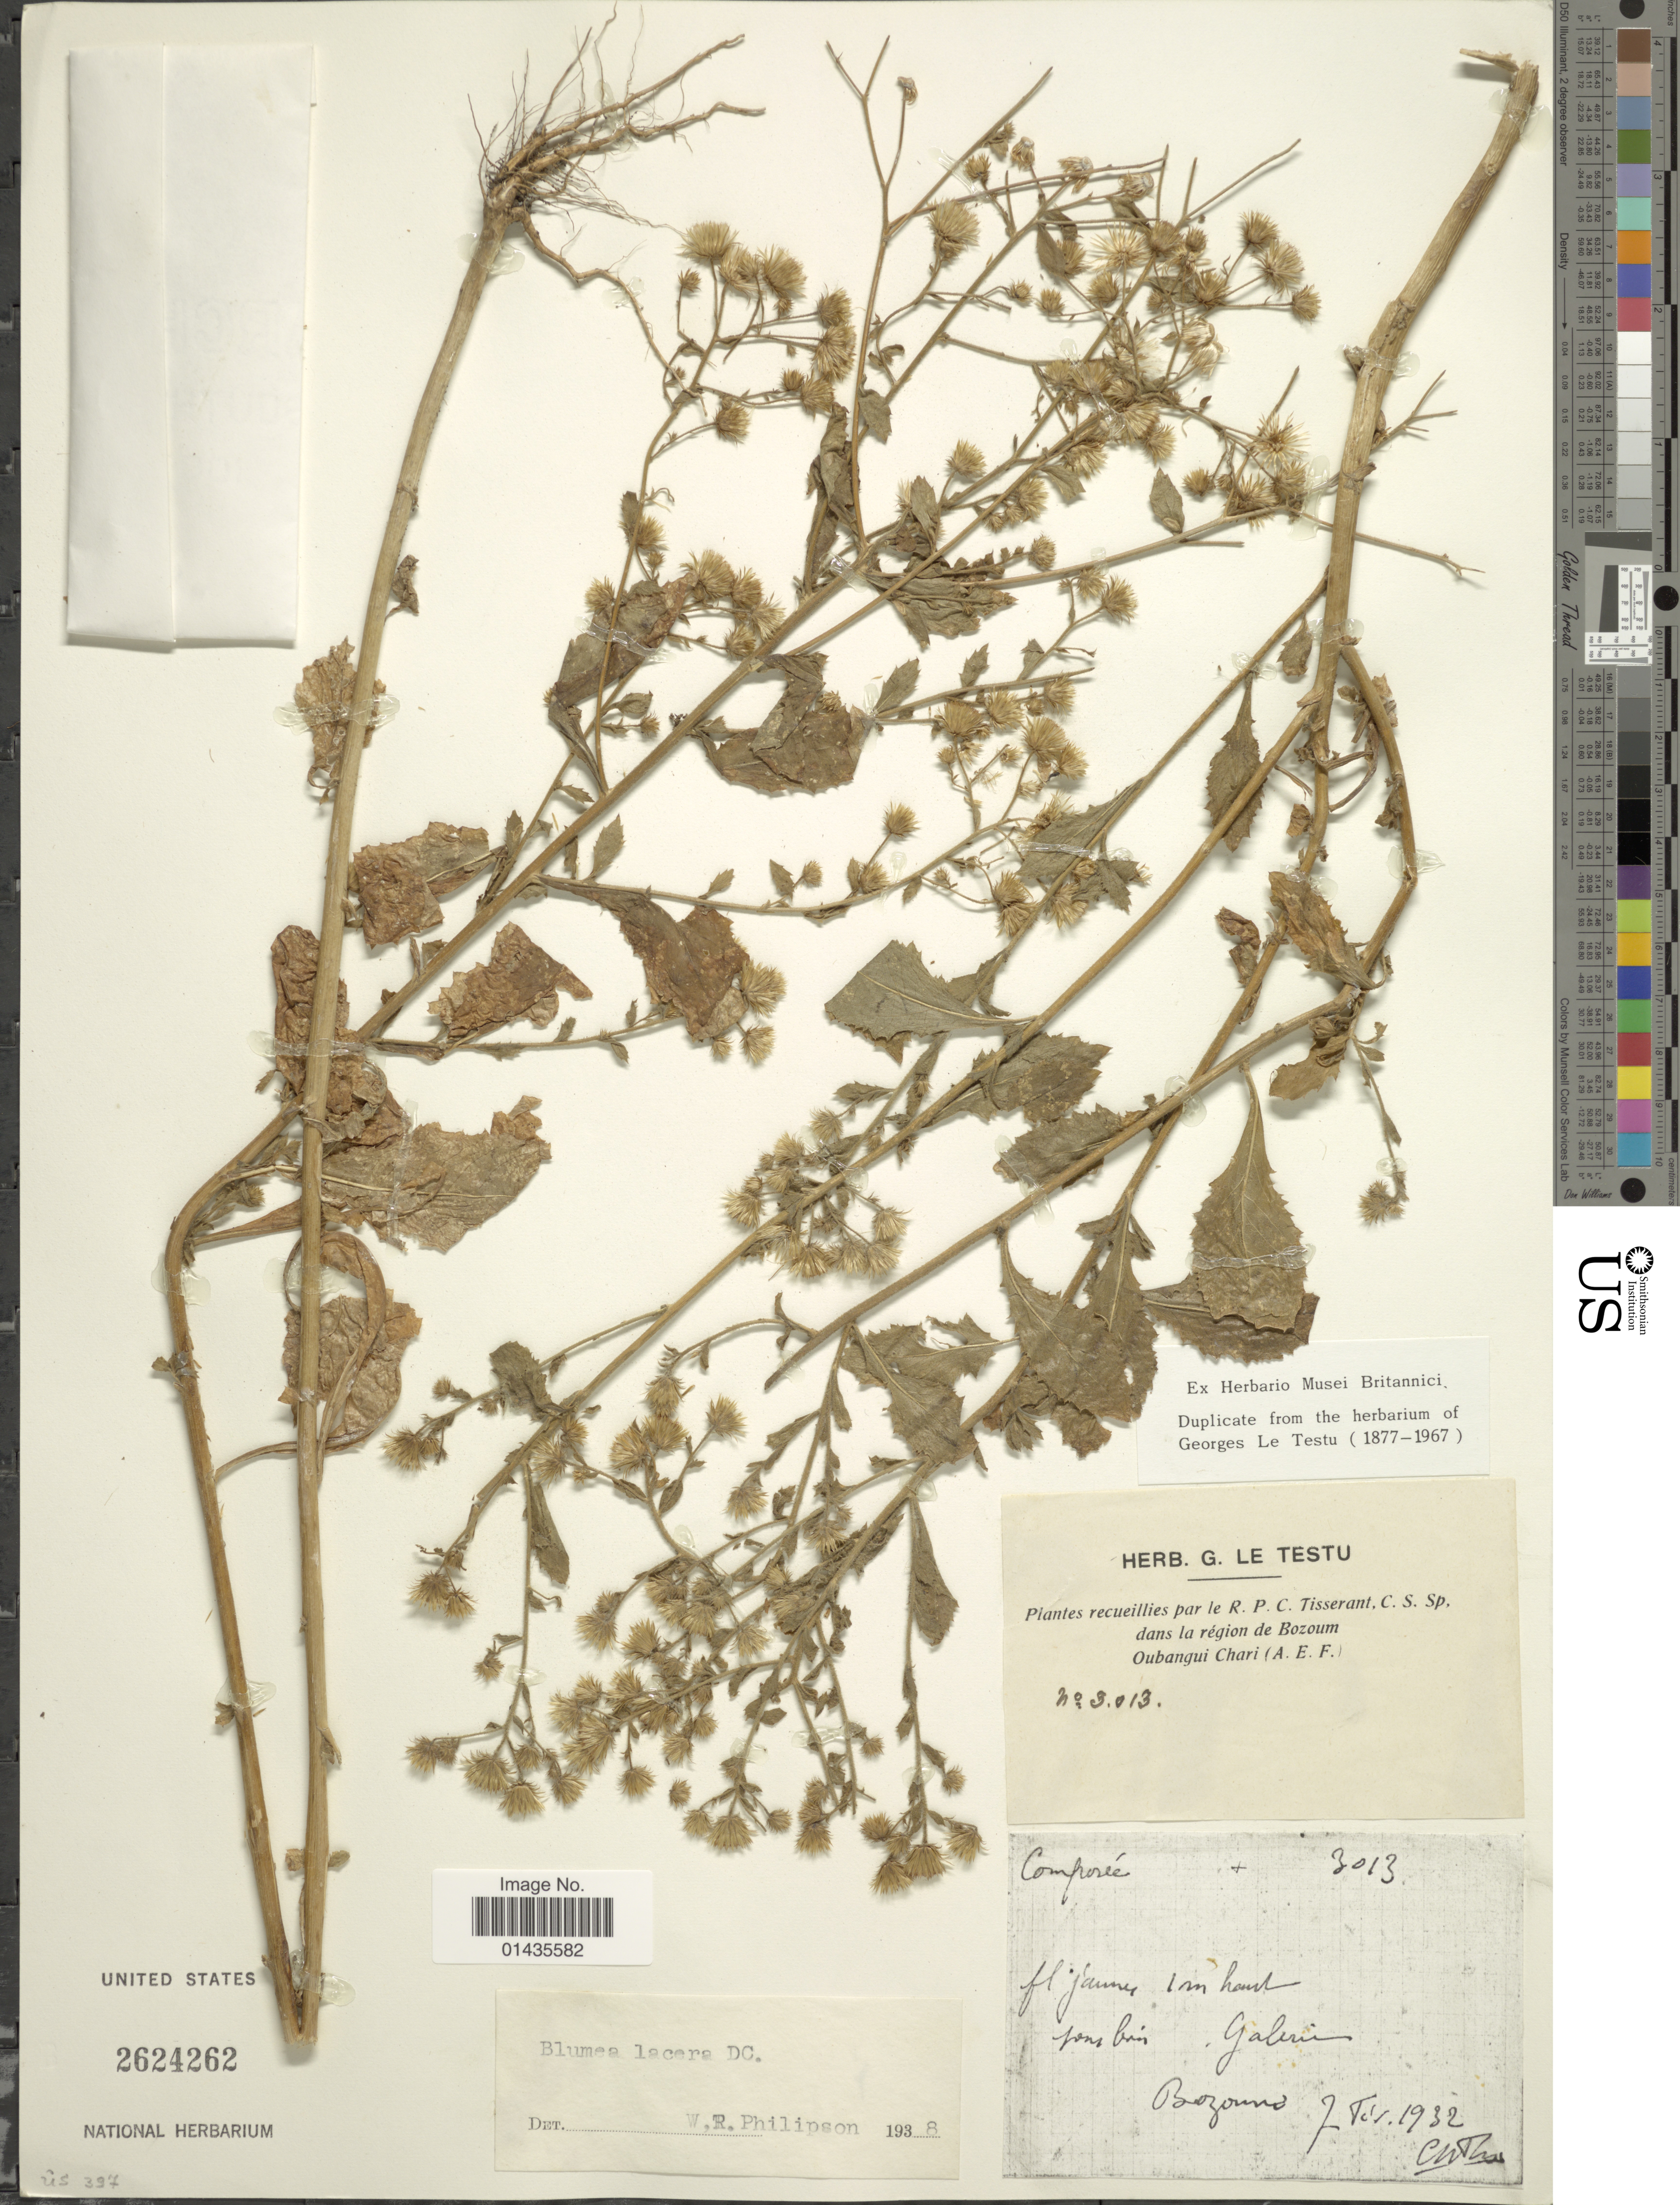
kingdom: Plantae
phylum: Tracheophyta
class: Magnoliopsida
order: Asterales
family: Asteraceae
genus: Blumea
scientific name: Blumea lacera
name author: (Roxb.) DC.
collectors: C. Tisserant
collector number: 3013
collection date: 1932-02-07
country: Central African Republic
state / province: Ouham-Pende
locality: Region de Bozoum, Oubangui Chari (A. E. F.)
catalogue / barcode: US 2624262